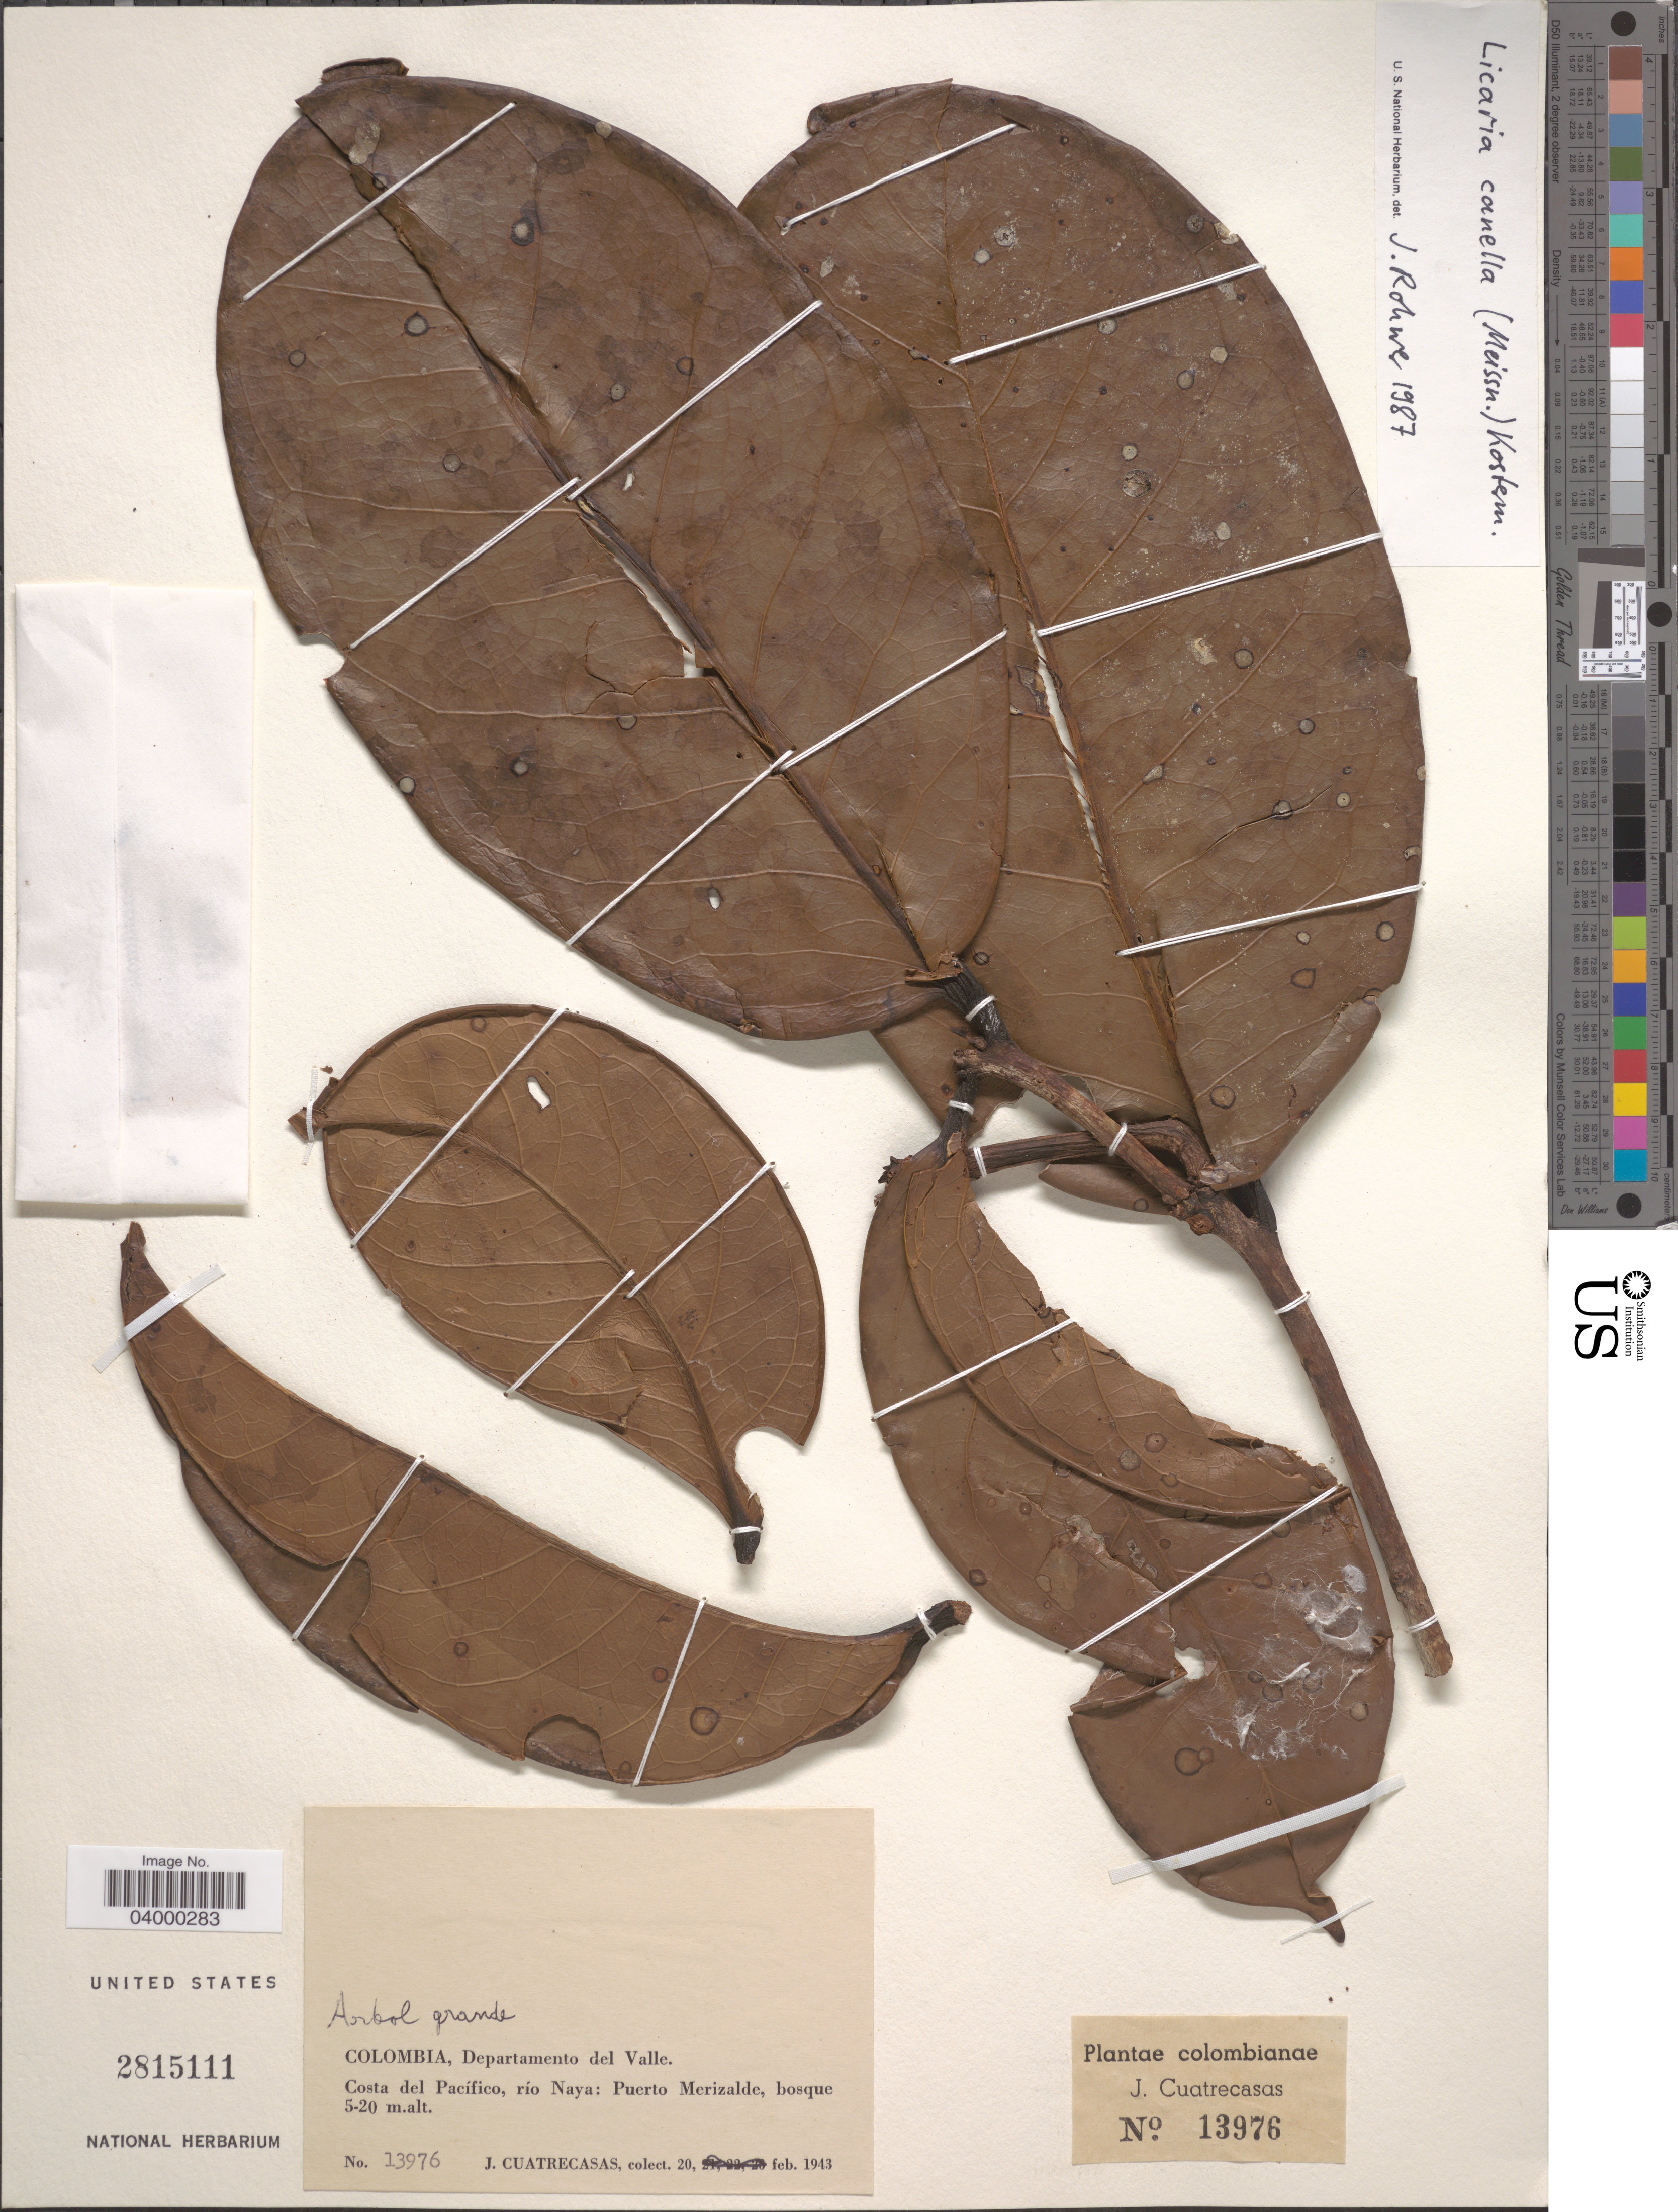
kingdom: Plantae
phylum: Tracheophyta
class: Magnoliopsida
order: Laurales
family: Lauraceae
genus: Licaria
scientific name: Licaria cannella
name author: (Meisn.) Kosterm.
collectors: J. Cuatrecasas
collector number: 13976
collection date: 1943-02-20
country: Colombia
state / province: Valle del Cauca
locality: Departamento del Valle. Costa del Pacífico, río Naya: Puerto Merizalde.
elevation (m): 5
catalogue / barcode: US 2815111